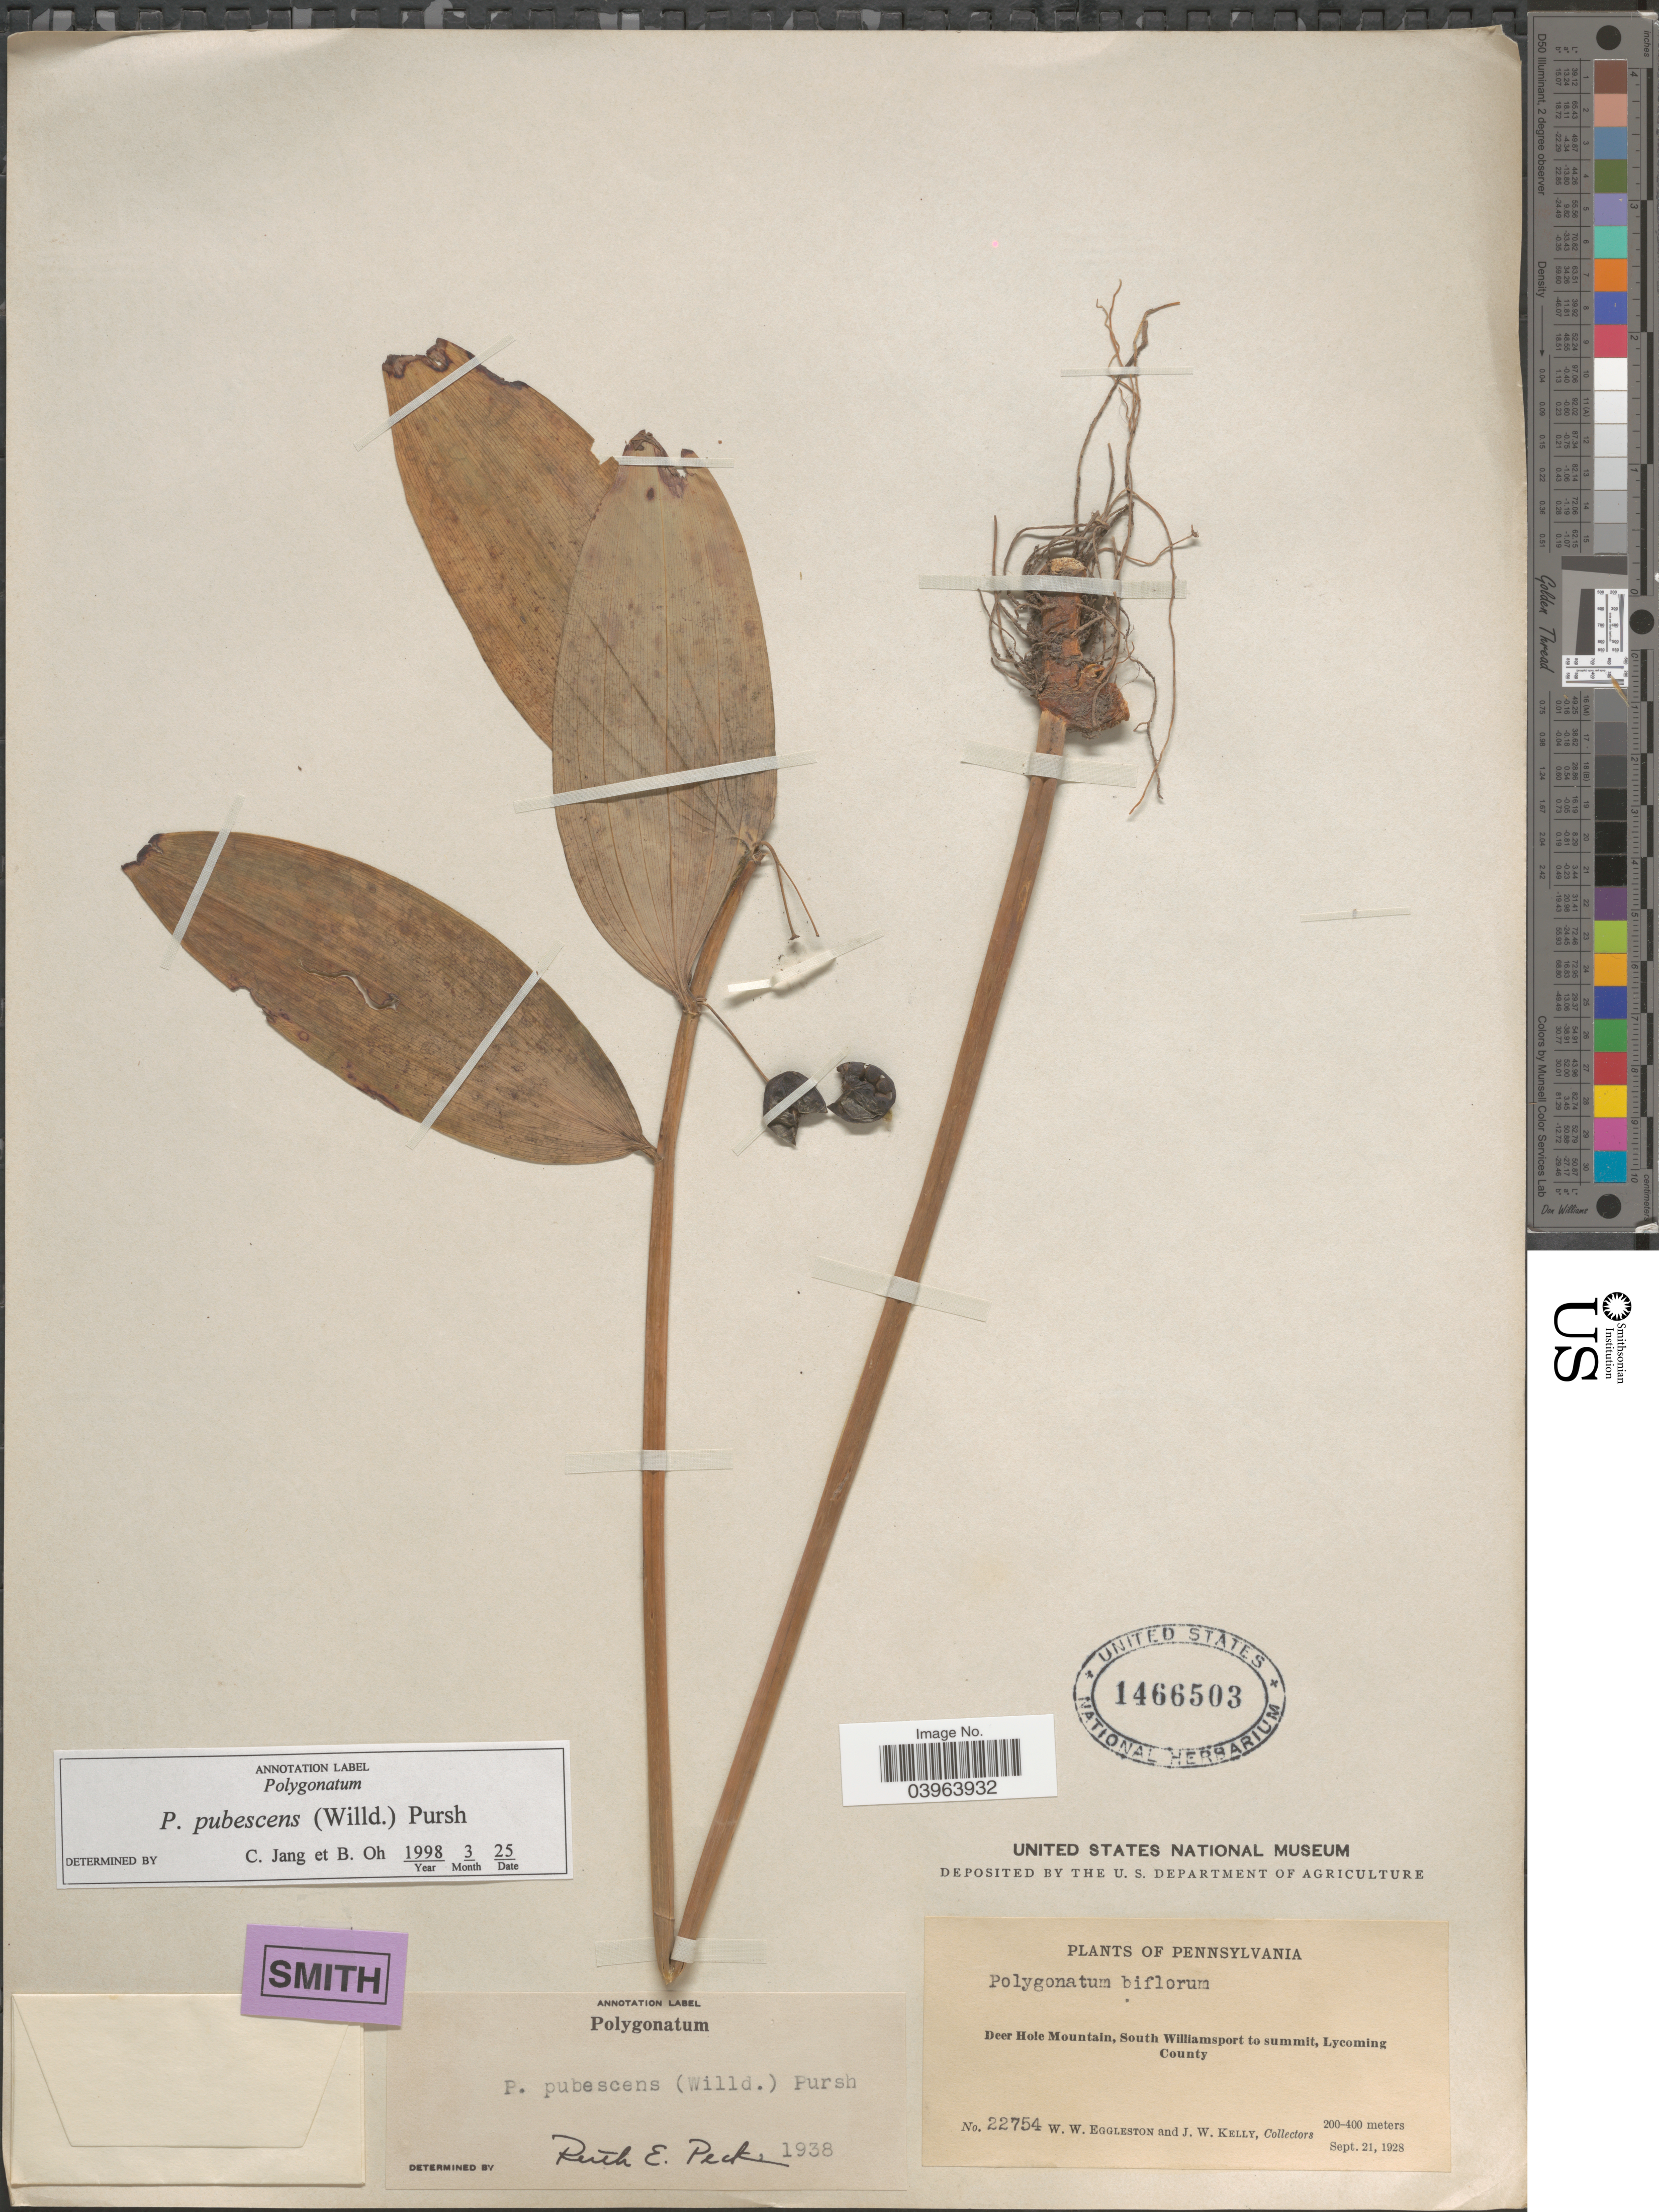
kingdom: Plantae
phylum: Tracheophyta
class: Liliopsida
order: Asparagales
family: Asparagaceae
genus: Polygonatum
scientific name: Polygonatum pubescens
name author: (Willd.) Pursh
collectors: W. W. Eggleston & J. Kelly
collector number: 22754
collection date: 1928-09-21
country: United States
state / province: Pennsylvania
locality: Deer Hole Mountain, South Williamsport to summit, Lycoming County.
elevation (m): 200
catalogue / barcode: US 1466503